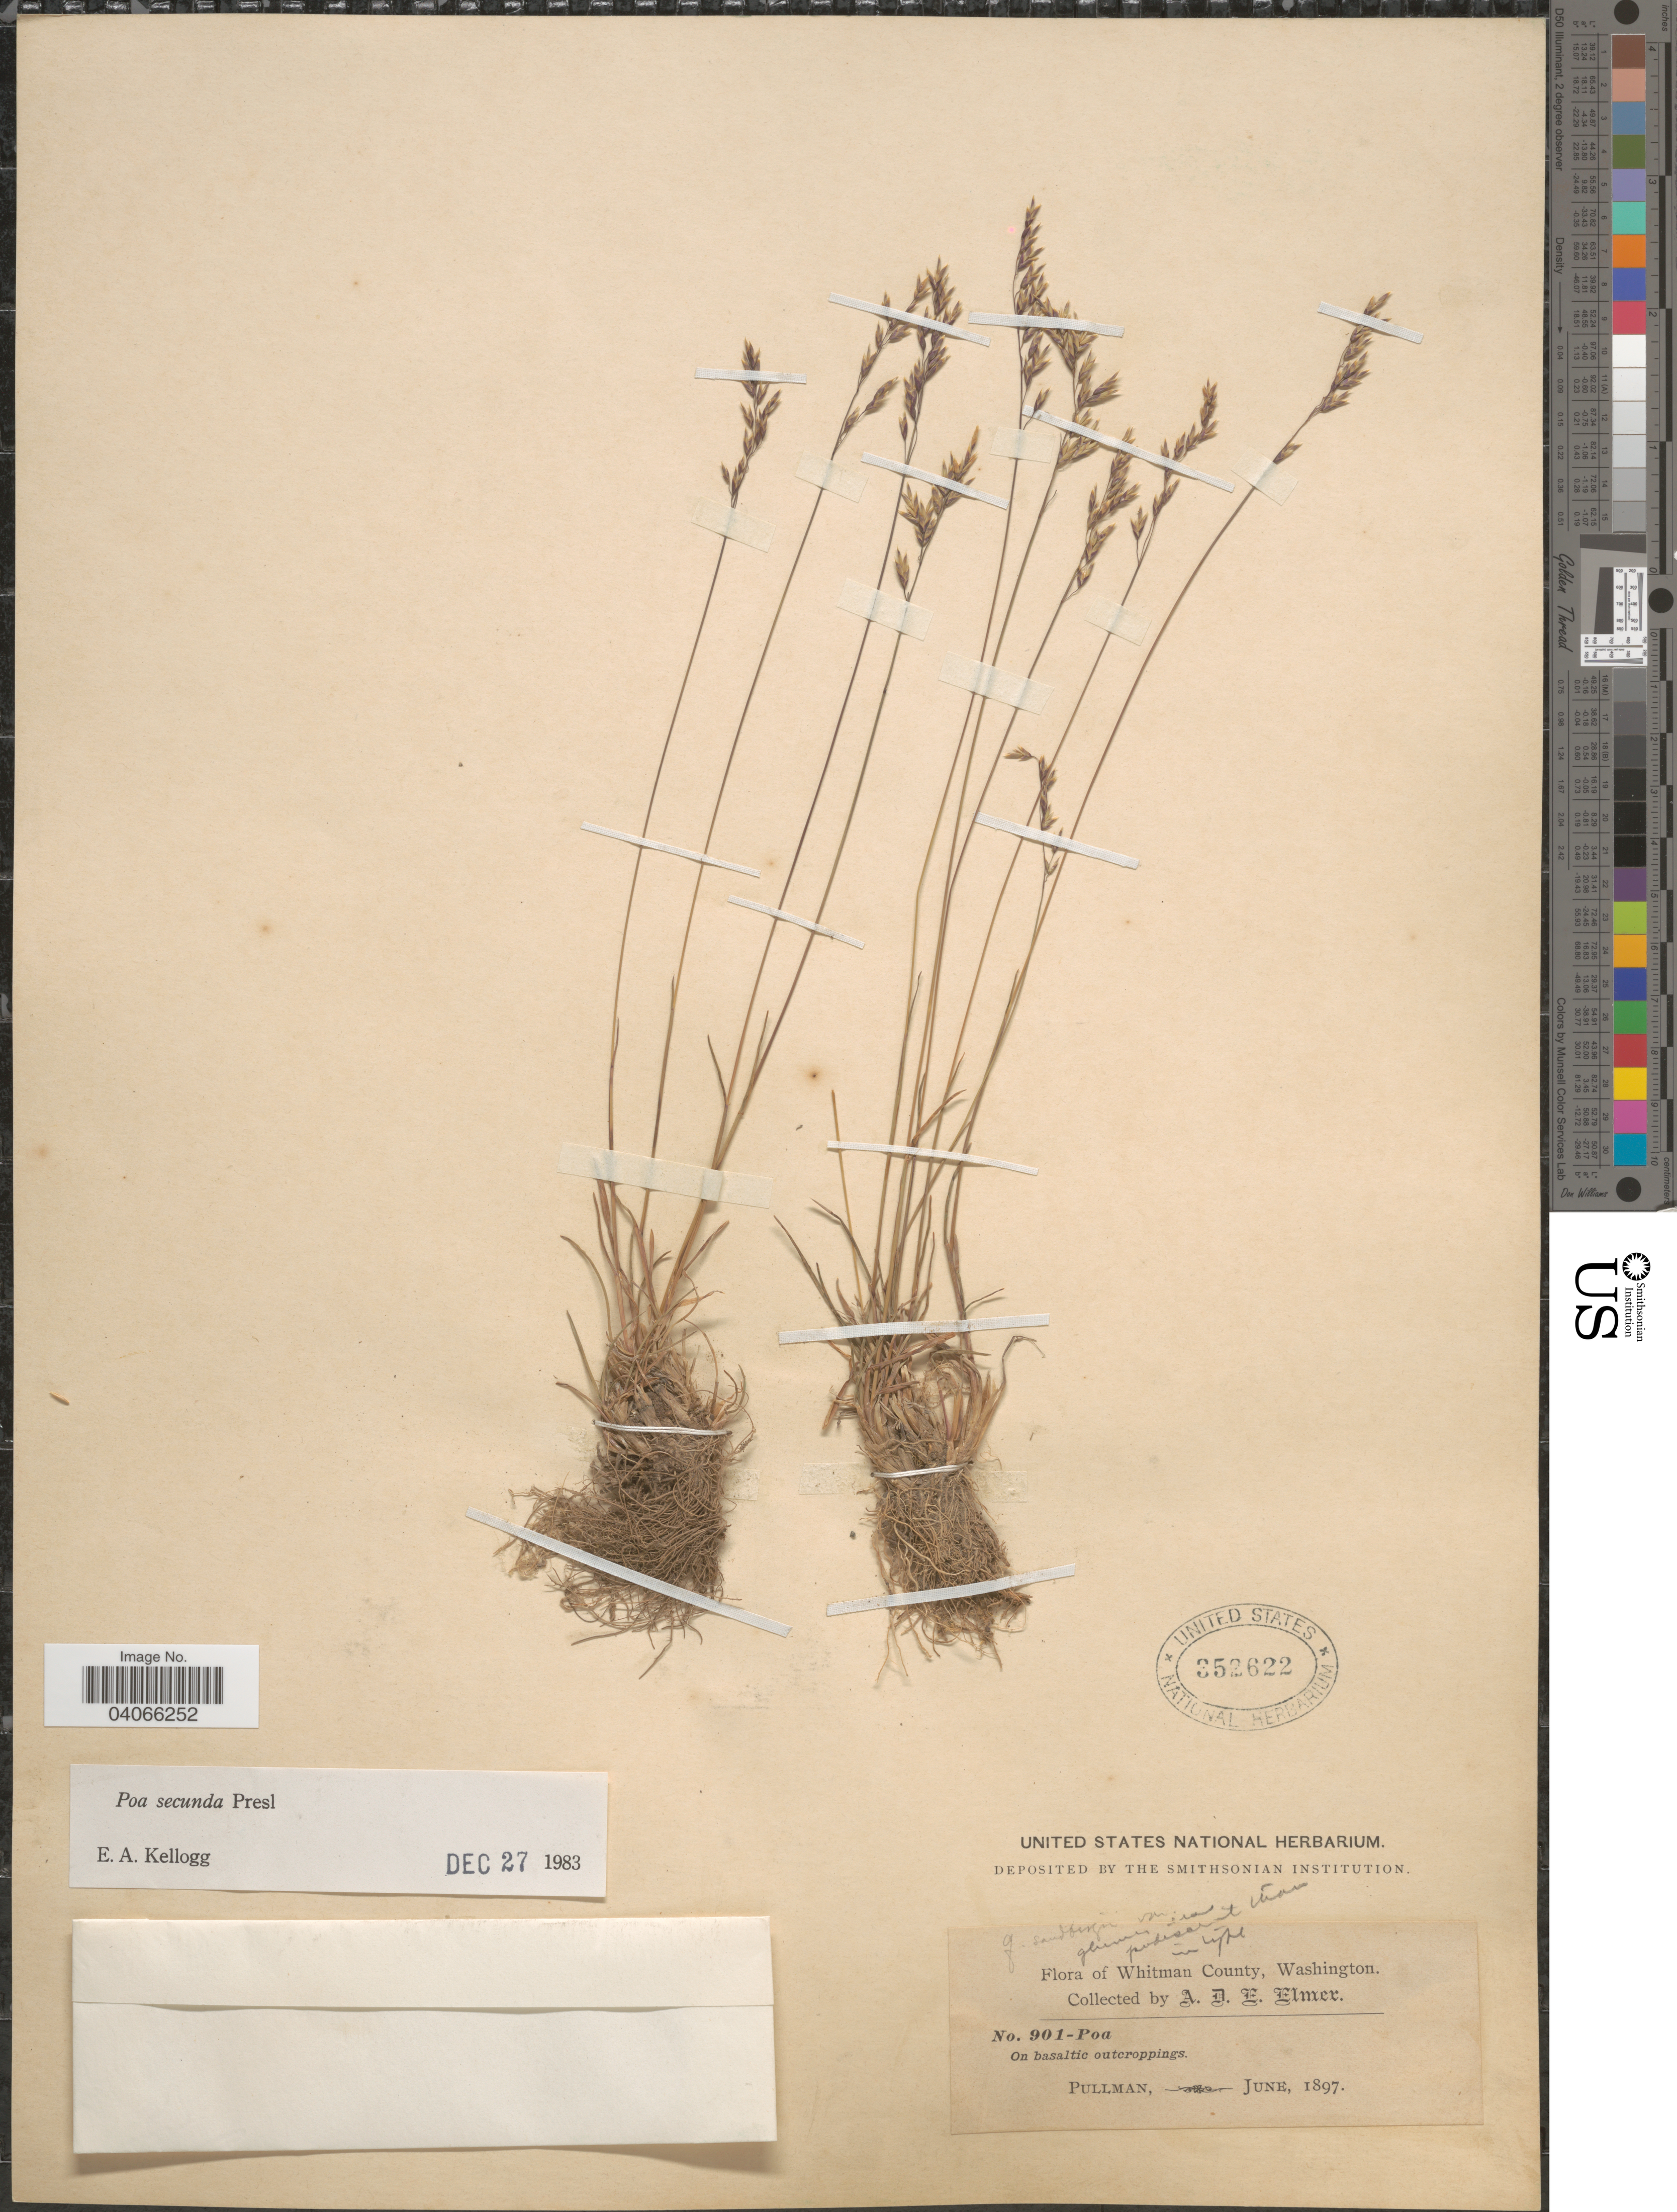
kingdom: Plantae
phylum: Tracheophyta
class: Liliopsida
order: Poales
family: Poaceae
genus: Poa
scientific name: Poa secunda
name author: J. Presl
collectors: A. D. E. Elmer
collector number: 901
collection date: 1897-06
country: United States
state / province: Washington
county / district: Whitman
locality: Whitman County. On basaltic outcroppings.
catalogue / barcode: US 352622